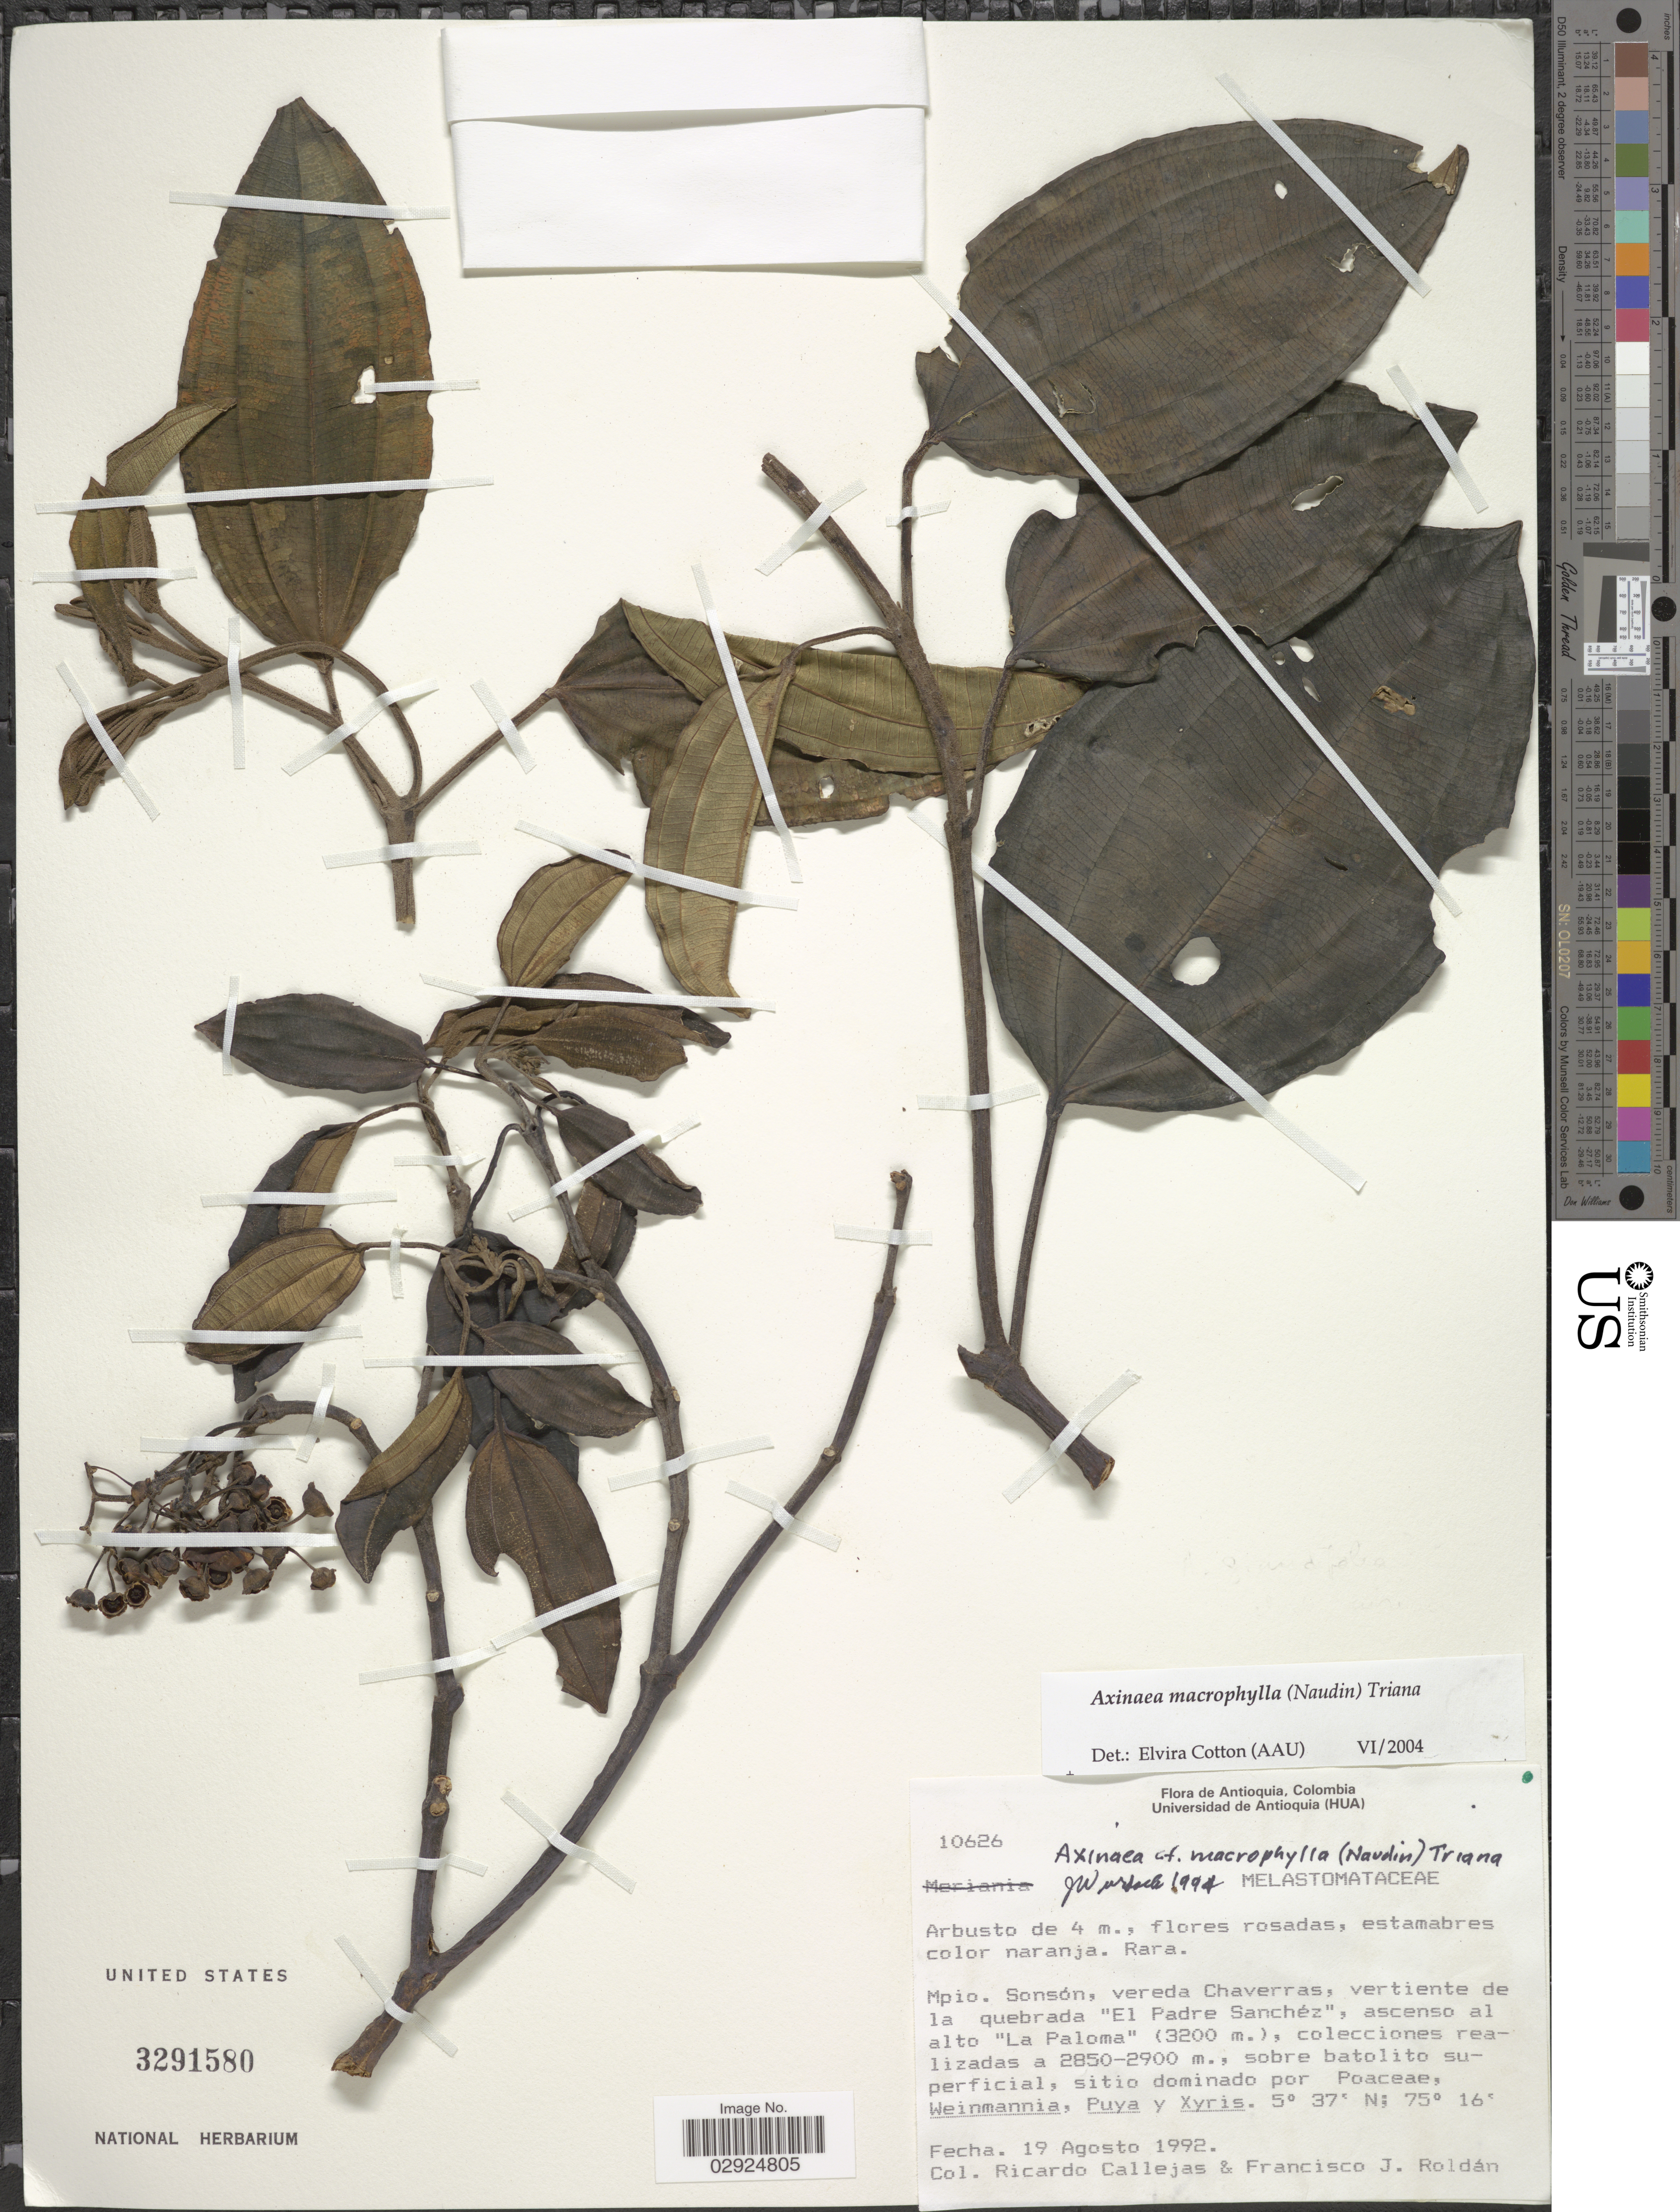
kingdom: Plantae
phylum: Tracheophyta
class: Magnoliopsida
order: Myrtales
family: Melastomataceae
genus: Axinaea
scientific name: Axinaea macrophylla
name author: (Naudin) Triana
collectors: R. Callejas & F. J. Roldán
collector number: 10626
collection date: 1992-08-19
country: Colombia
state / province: Antioquia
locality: Mpio. Sonsón, vereda Chaverras, vertiente de la quebrada "El Padre Sanchéz", ascenso al alto "La Paloma".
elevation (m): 2850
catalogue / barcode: US 3291580